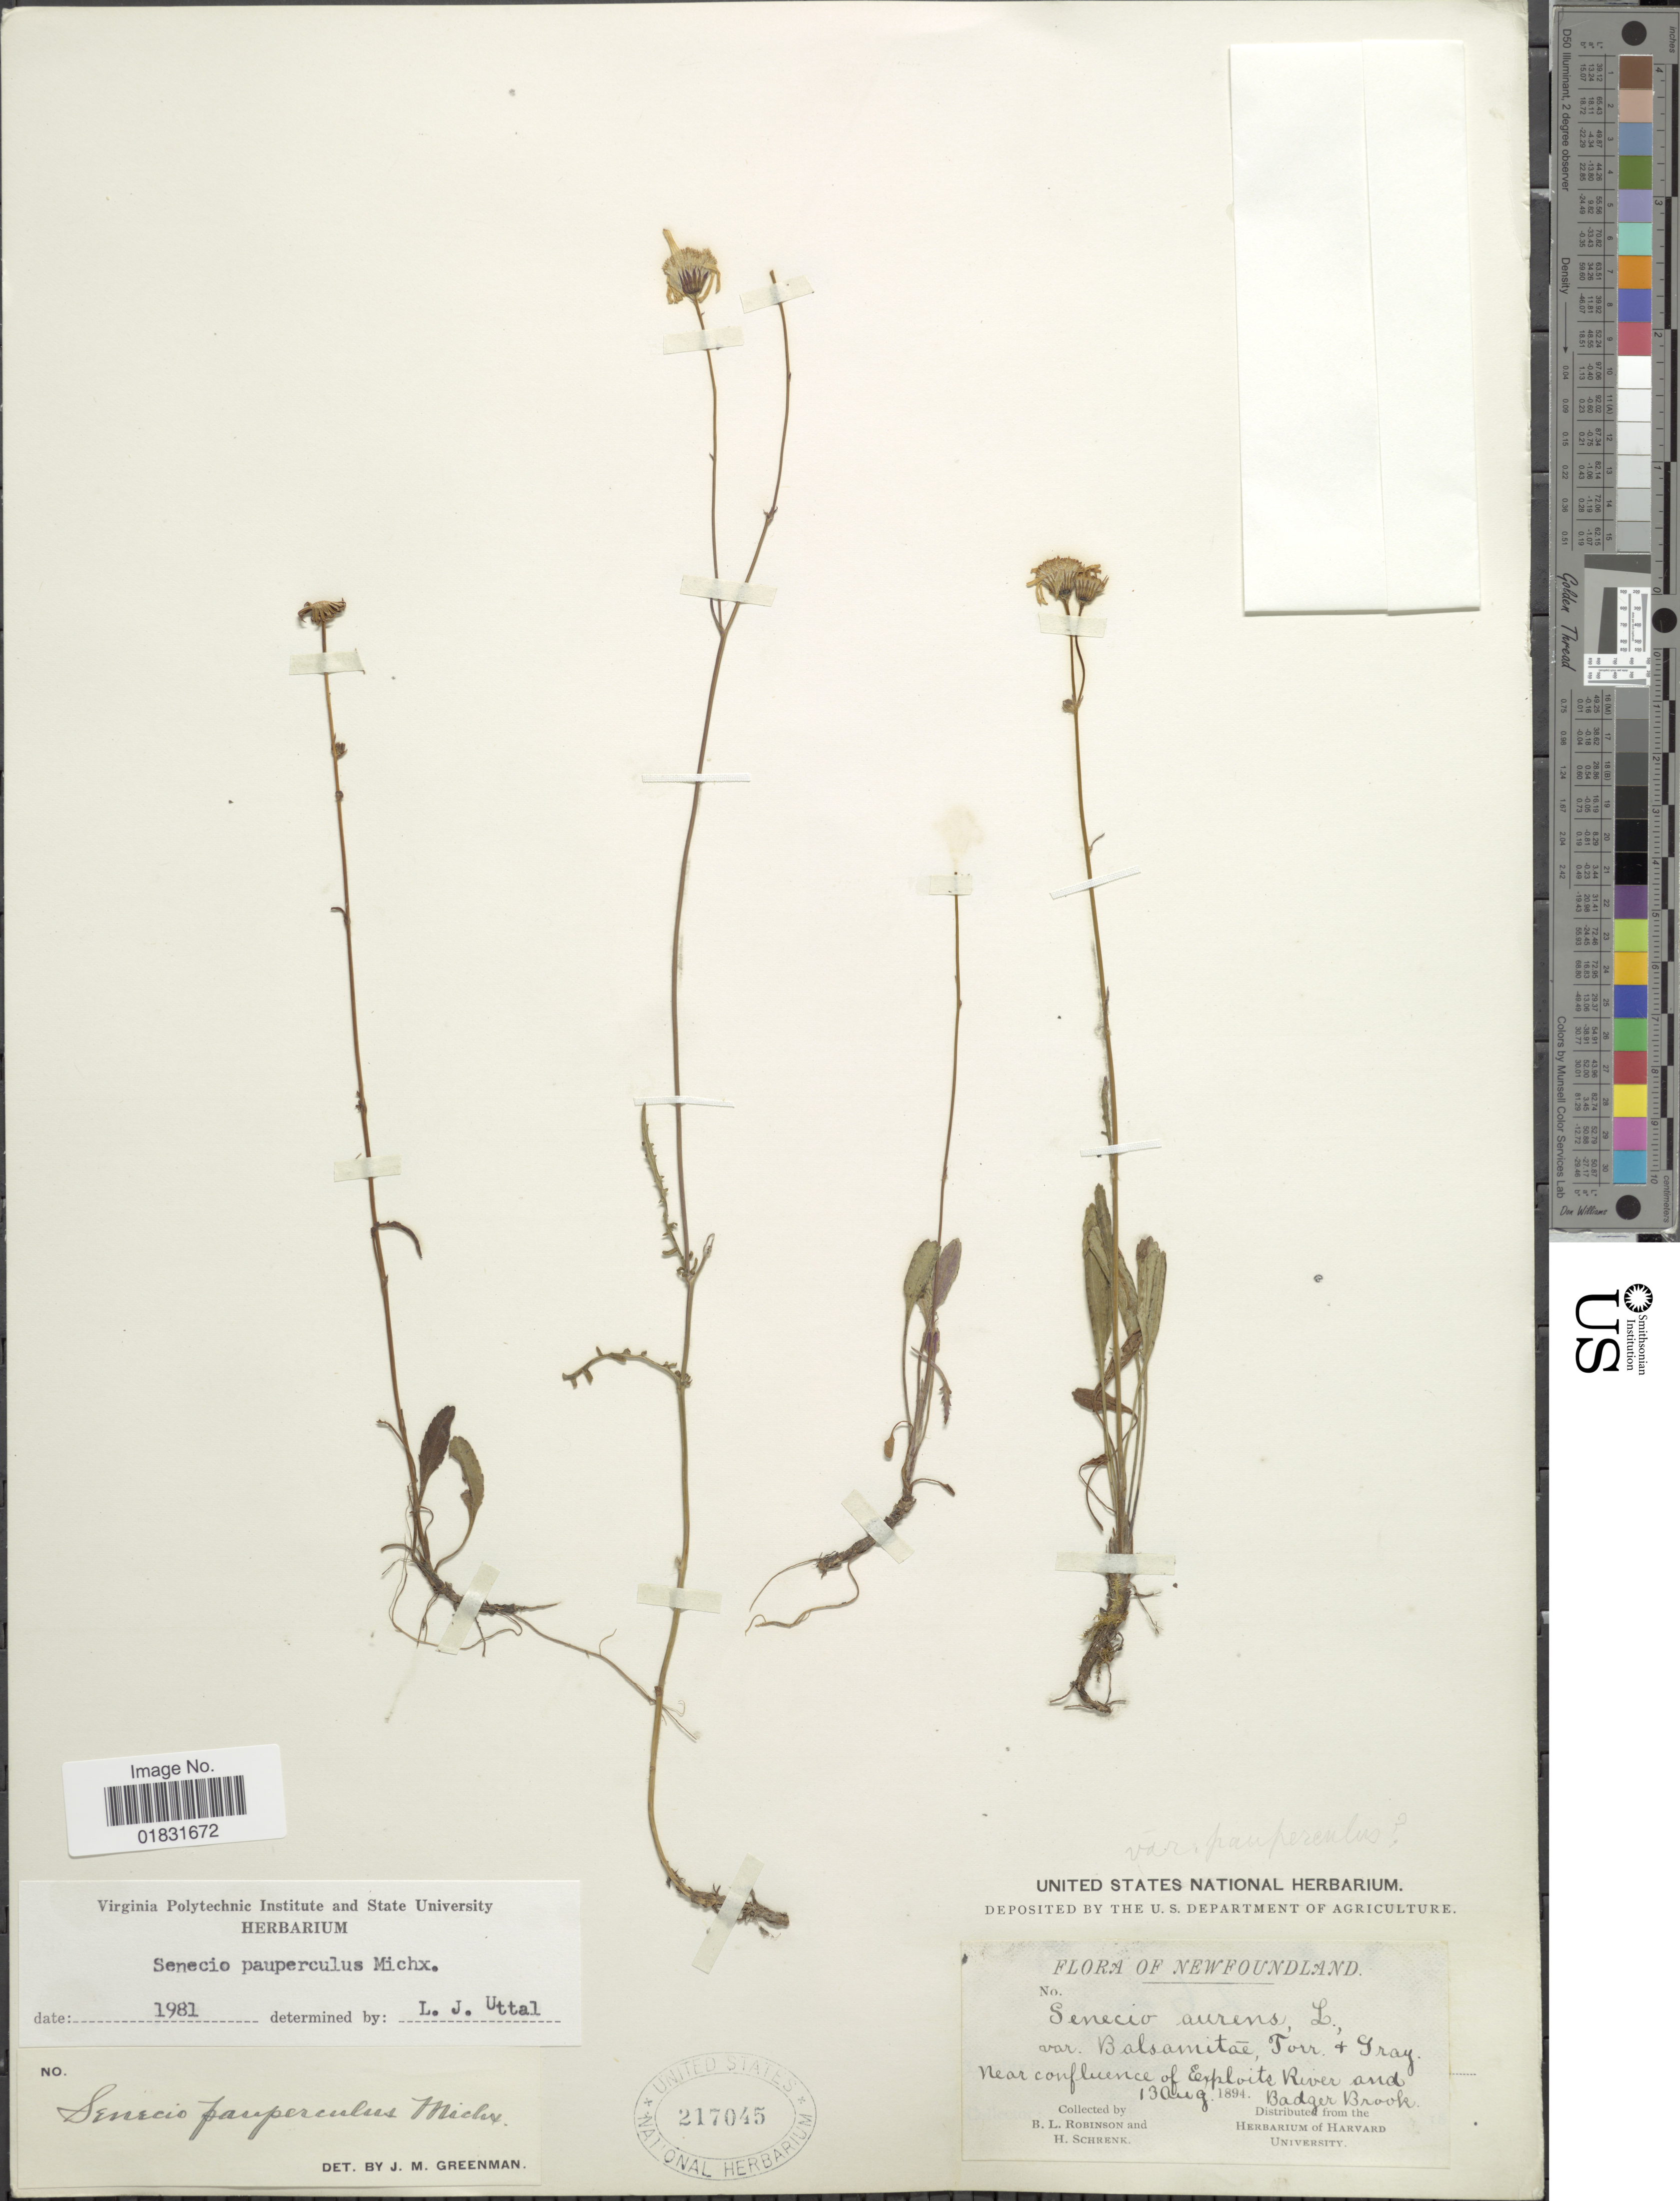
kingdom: Plantae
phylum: Tracheophyta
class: Magnoliopsida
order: Asterales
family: Asteraceae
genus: Packera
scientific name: Packera paupercula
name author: (Michx.) Á. Löve & D. Löve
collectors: B. L. Robinson & H. v. Schrenk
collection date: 1894-08-13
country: Canada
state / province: Newfoundland and Labrador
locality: Near confluence of Exploits River and Badger Brook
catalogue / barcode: US 217045